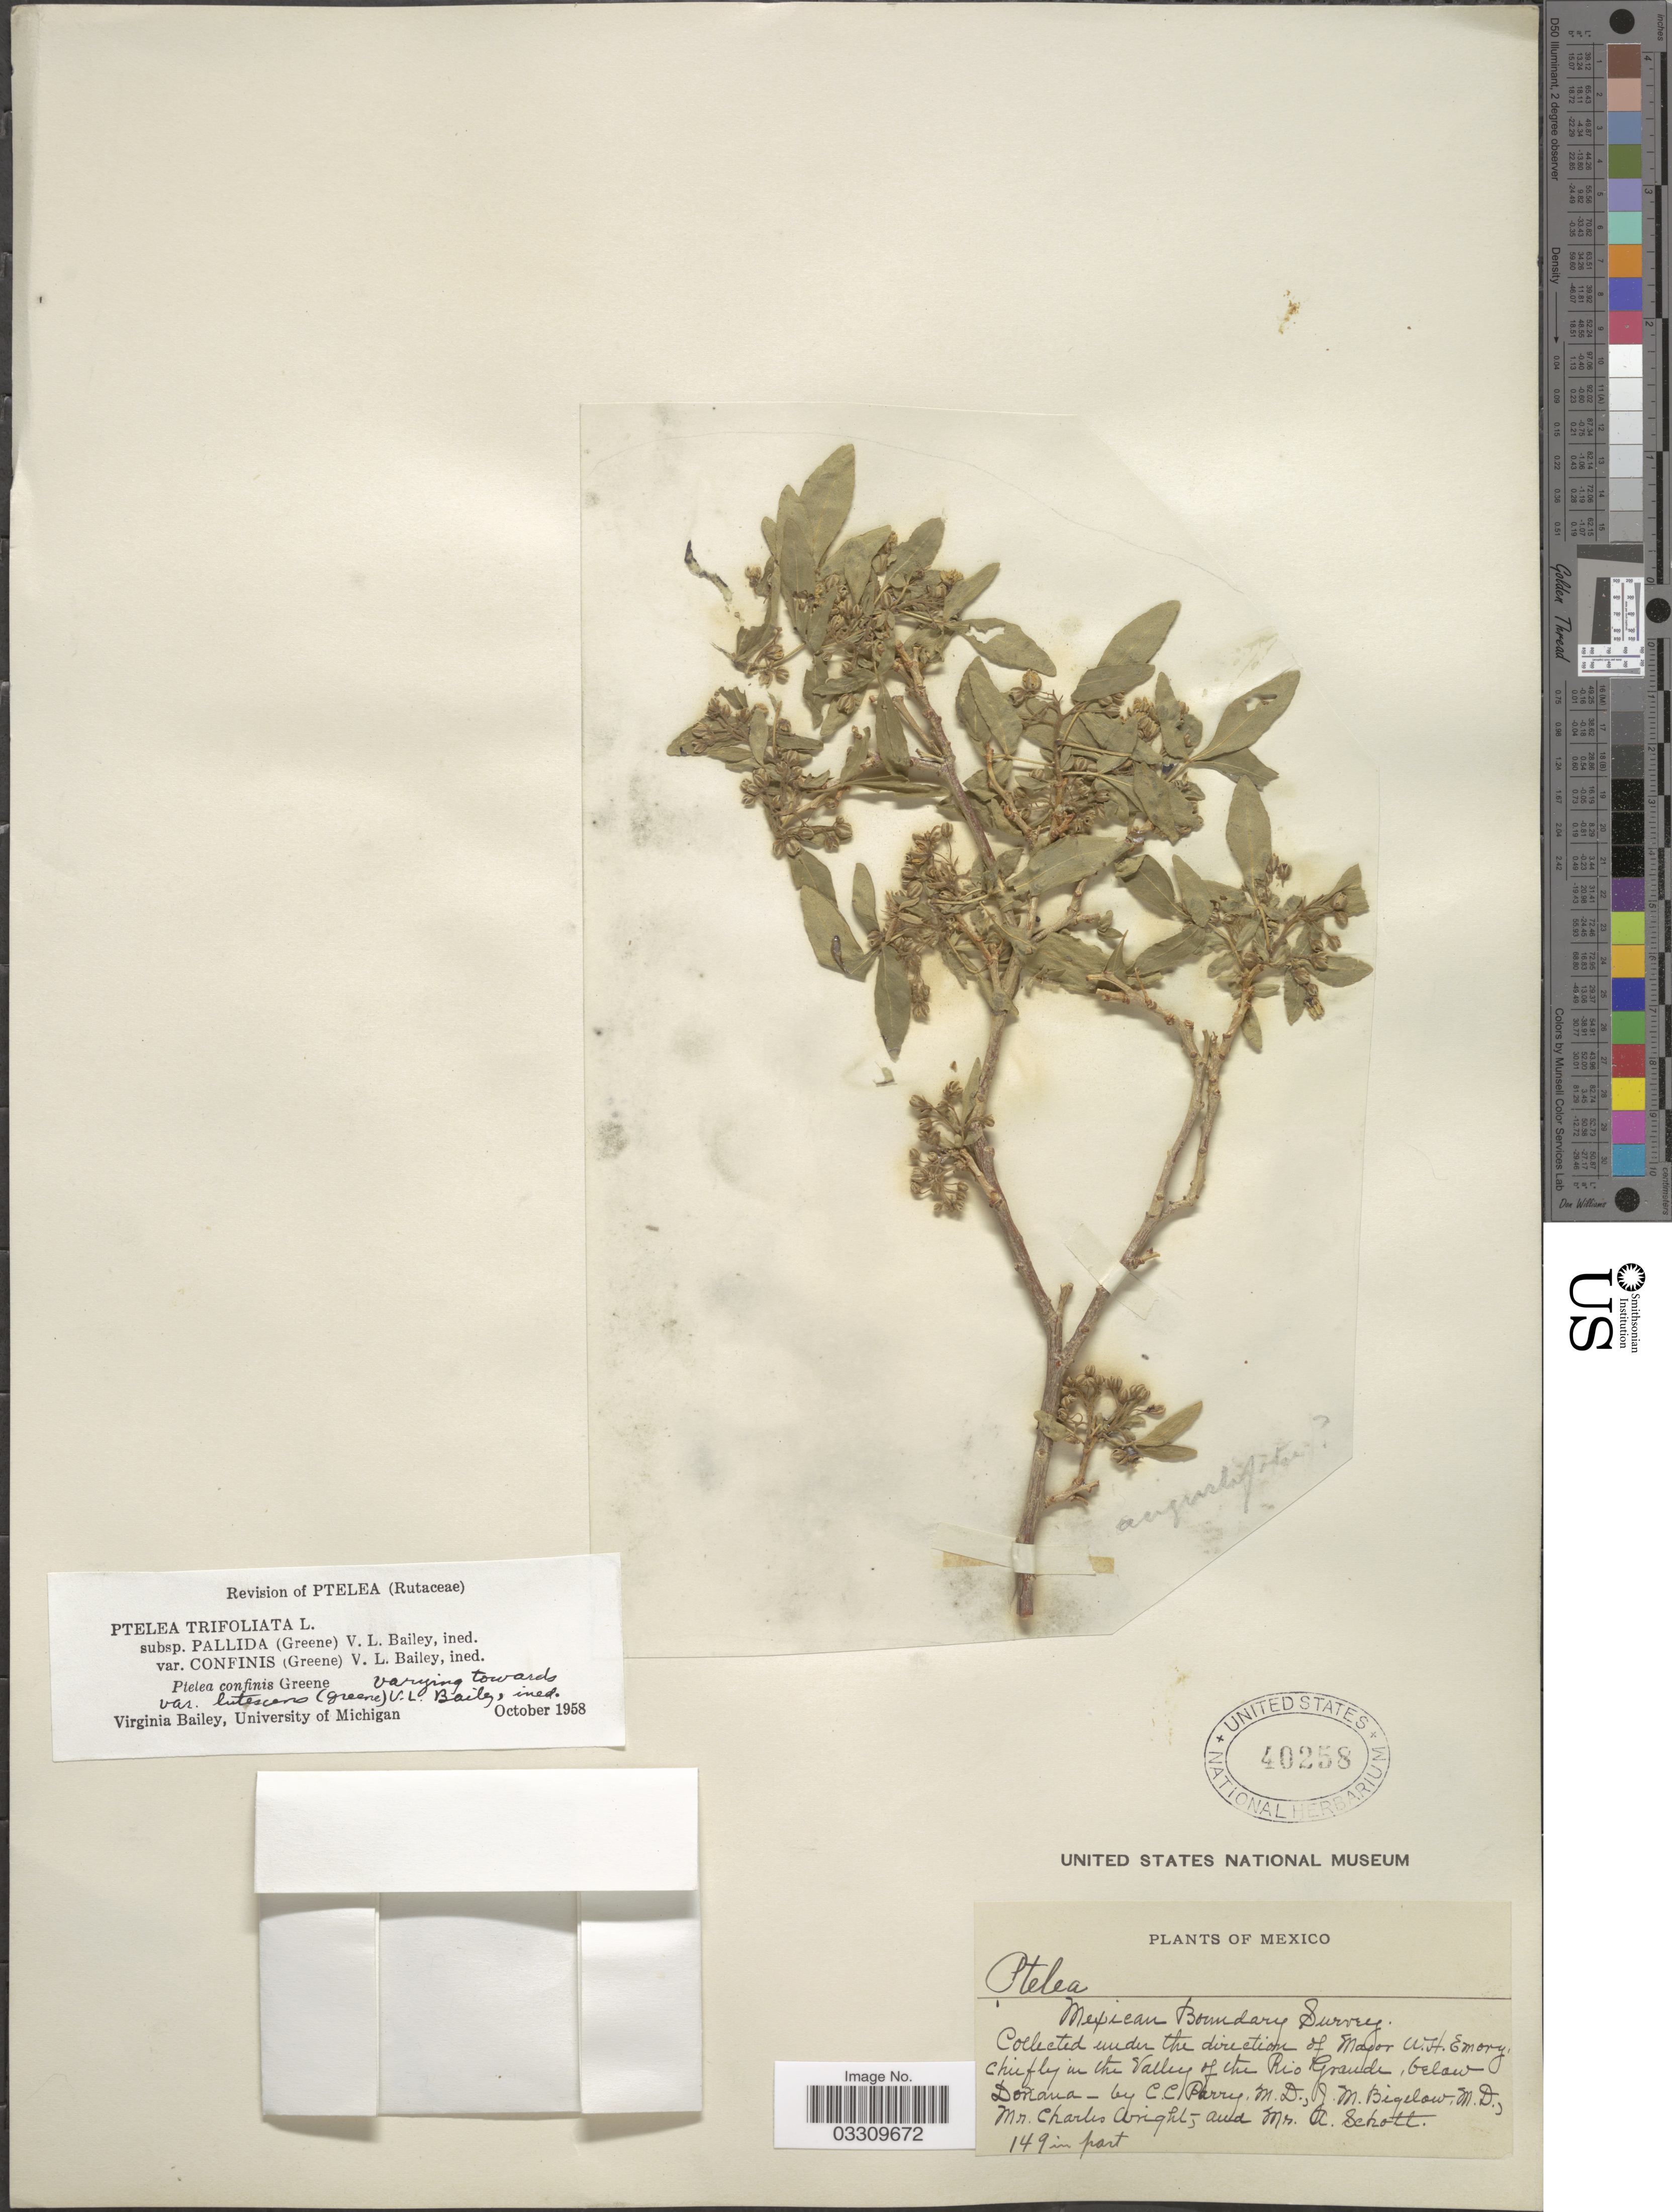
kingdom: Plantae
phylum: Tracheophyta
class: Magnoliopsida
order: Sapindales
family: Rutaceae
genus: Ptelea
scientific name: Ptelea trifoliata var. confinis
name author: (S.W. Greene) V. L. Bailey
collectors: C. C. Parry, J. M. Bigelow, C. Wright & A. Schott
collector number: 149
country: Mexico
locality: Chiefly in the Valley of the Rio Grande, below Doñana.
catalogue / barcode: US 40258